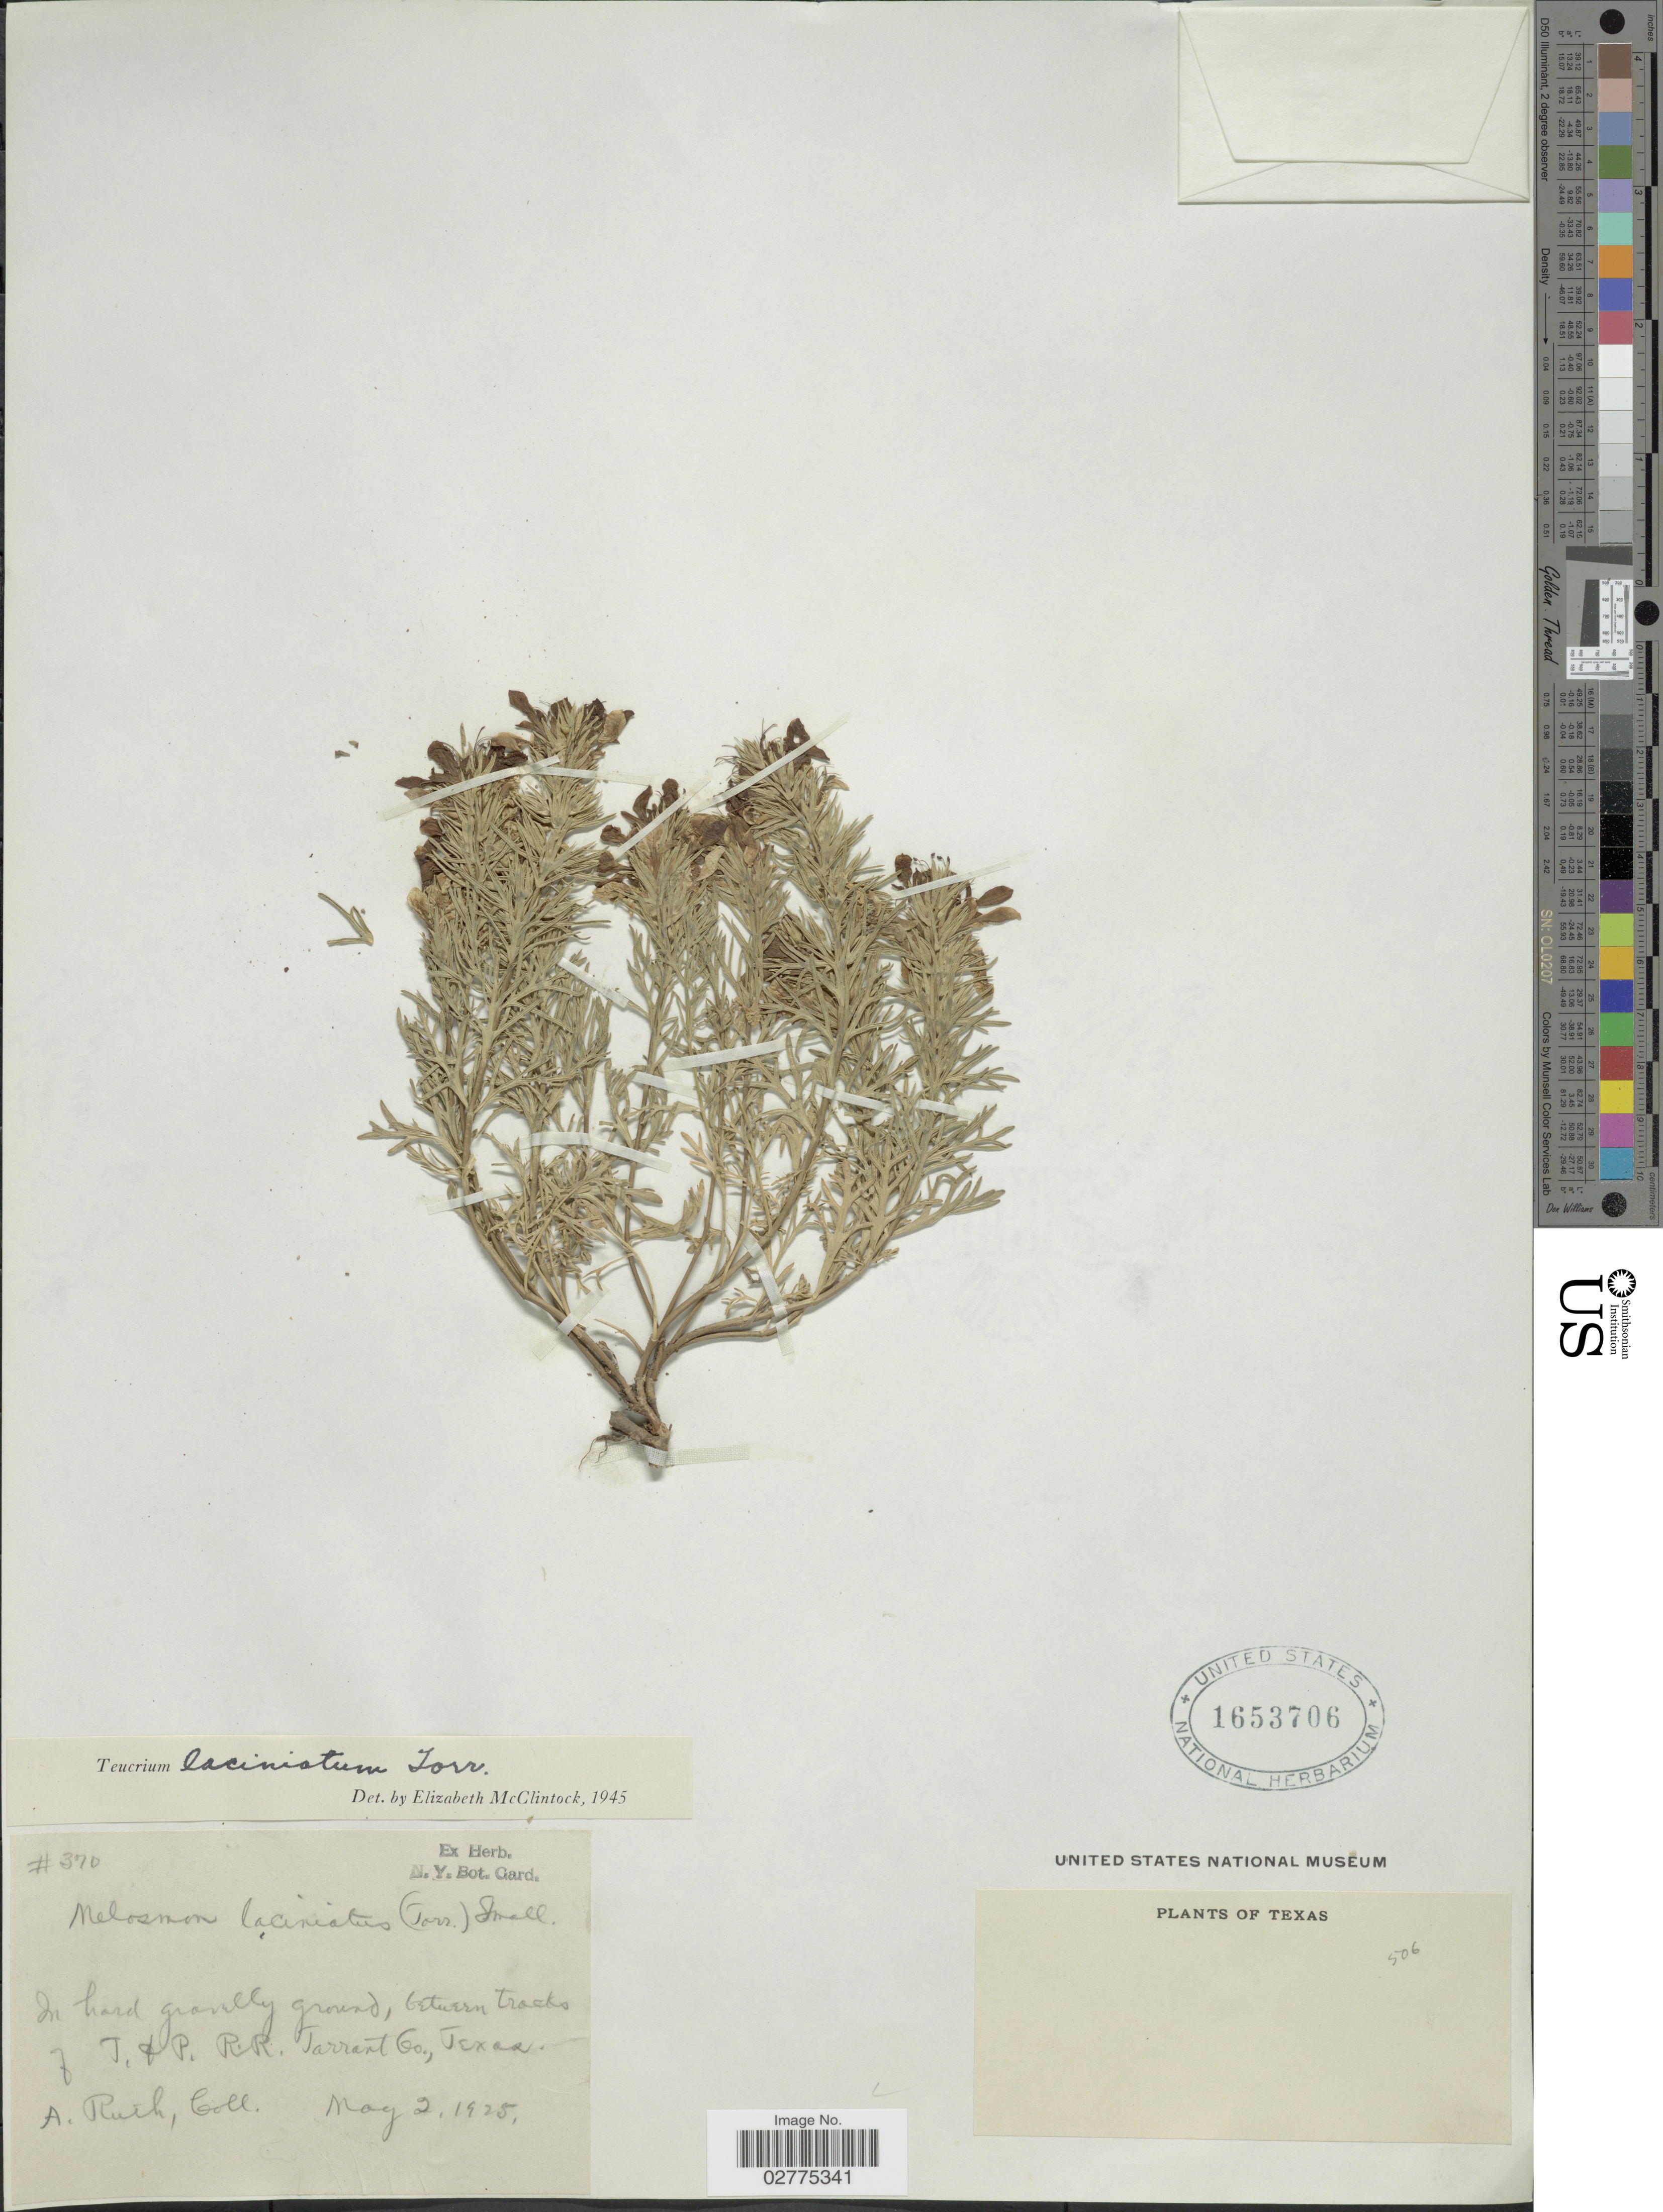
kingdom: Plantae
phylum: Tracheophyta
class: Magnoliopsida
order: Lamiales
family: Lamiaceae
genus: Teucrium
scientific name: Teucrium laciniatum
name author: Torr.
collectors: A. Ruth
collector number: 370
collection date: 1925-05-02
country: United States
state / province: Texas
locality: In hard gravelly ground, between tracks of T. & P. R.R., Tarrant Co. Texas.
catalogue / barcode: US 1653706